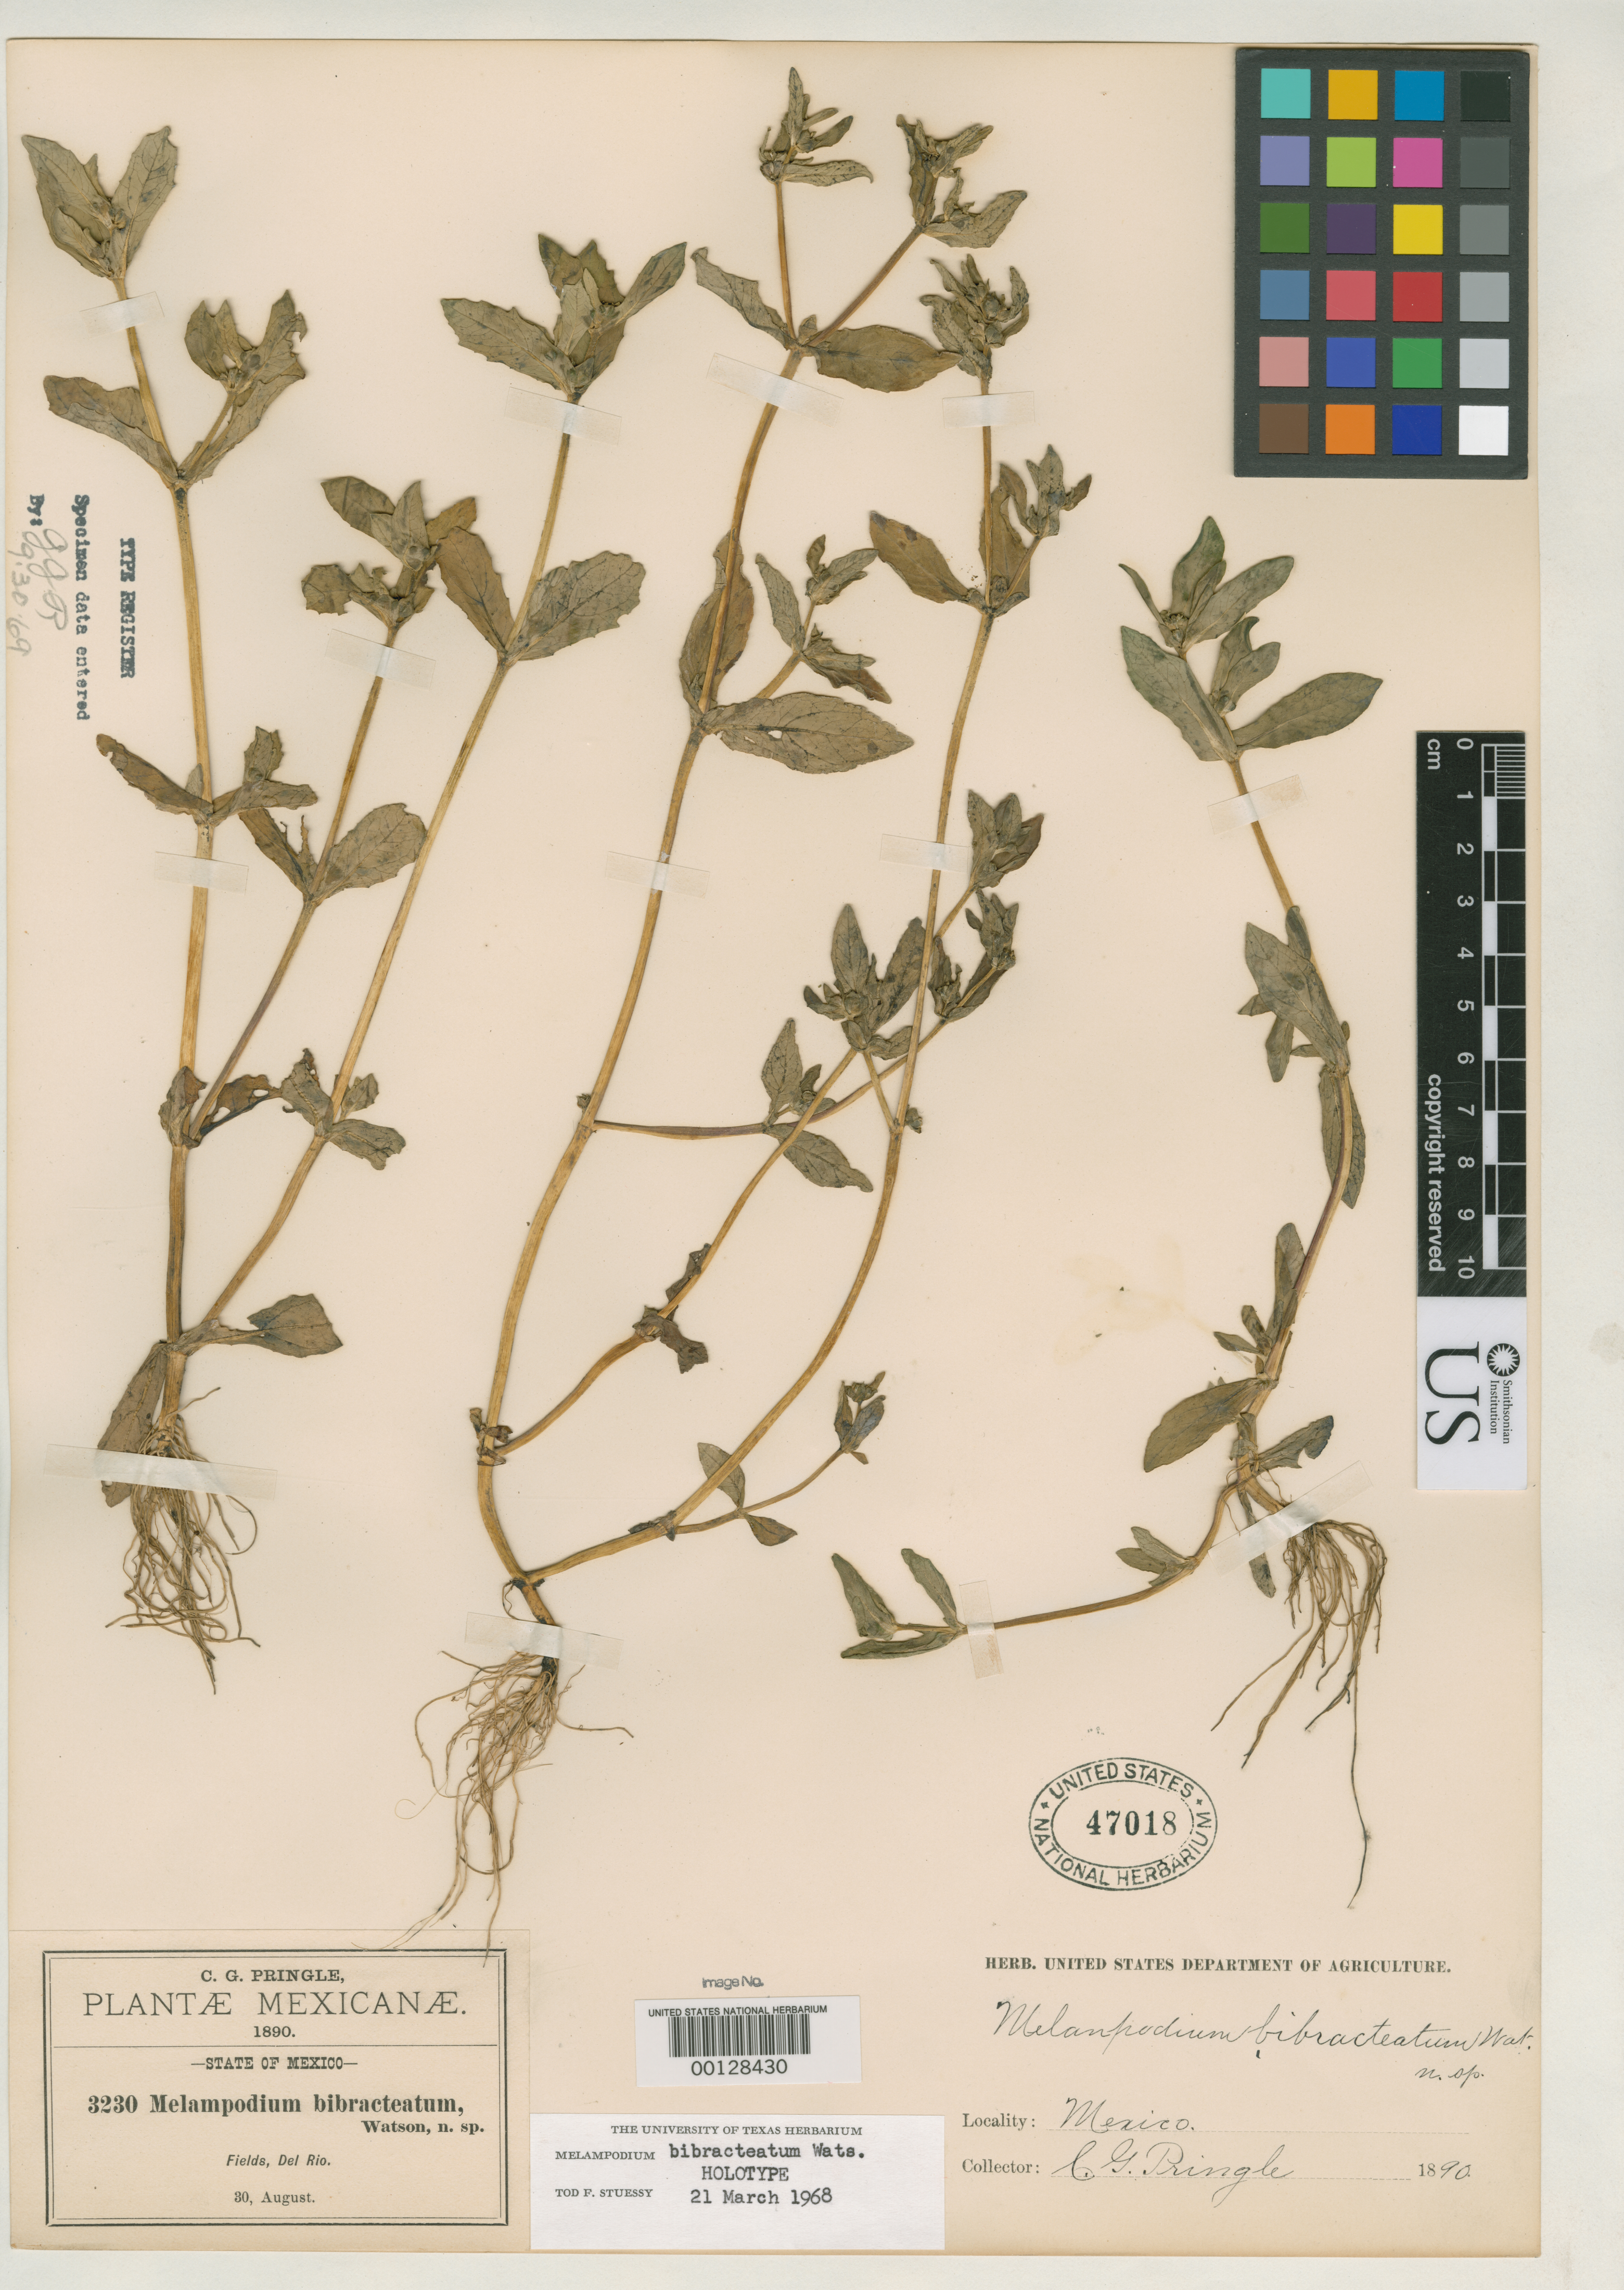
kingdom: Plantae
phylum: Tracheophyta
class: Magnoliopsida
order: Asterales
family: Asteraceae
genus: Melampodium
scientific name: Melampodium bibracteatum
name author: S. Watson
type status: Holotype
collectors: C. G. Pringle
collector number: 3230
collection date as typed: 30 Aug 1890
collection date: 1890-08-30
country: Mexico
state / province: México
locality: Del Rio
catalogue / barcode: US 47018